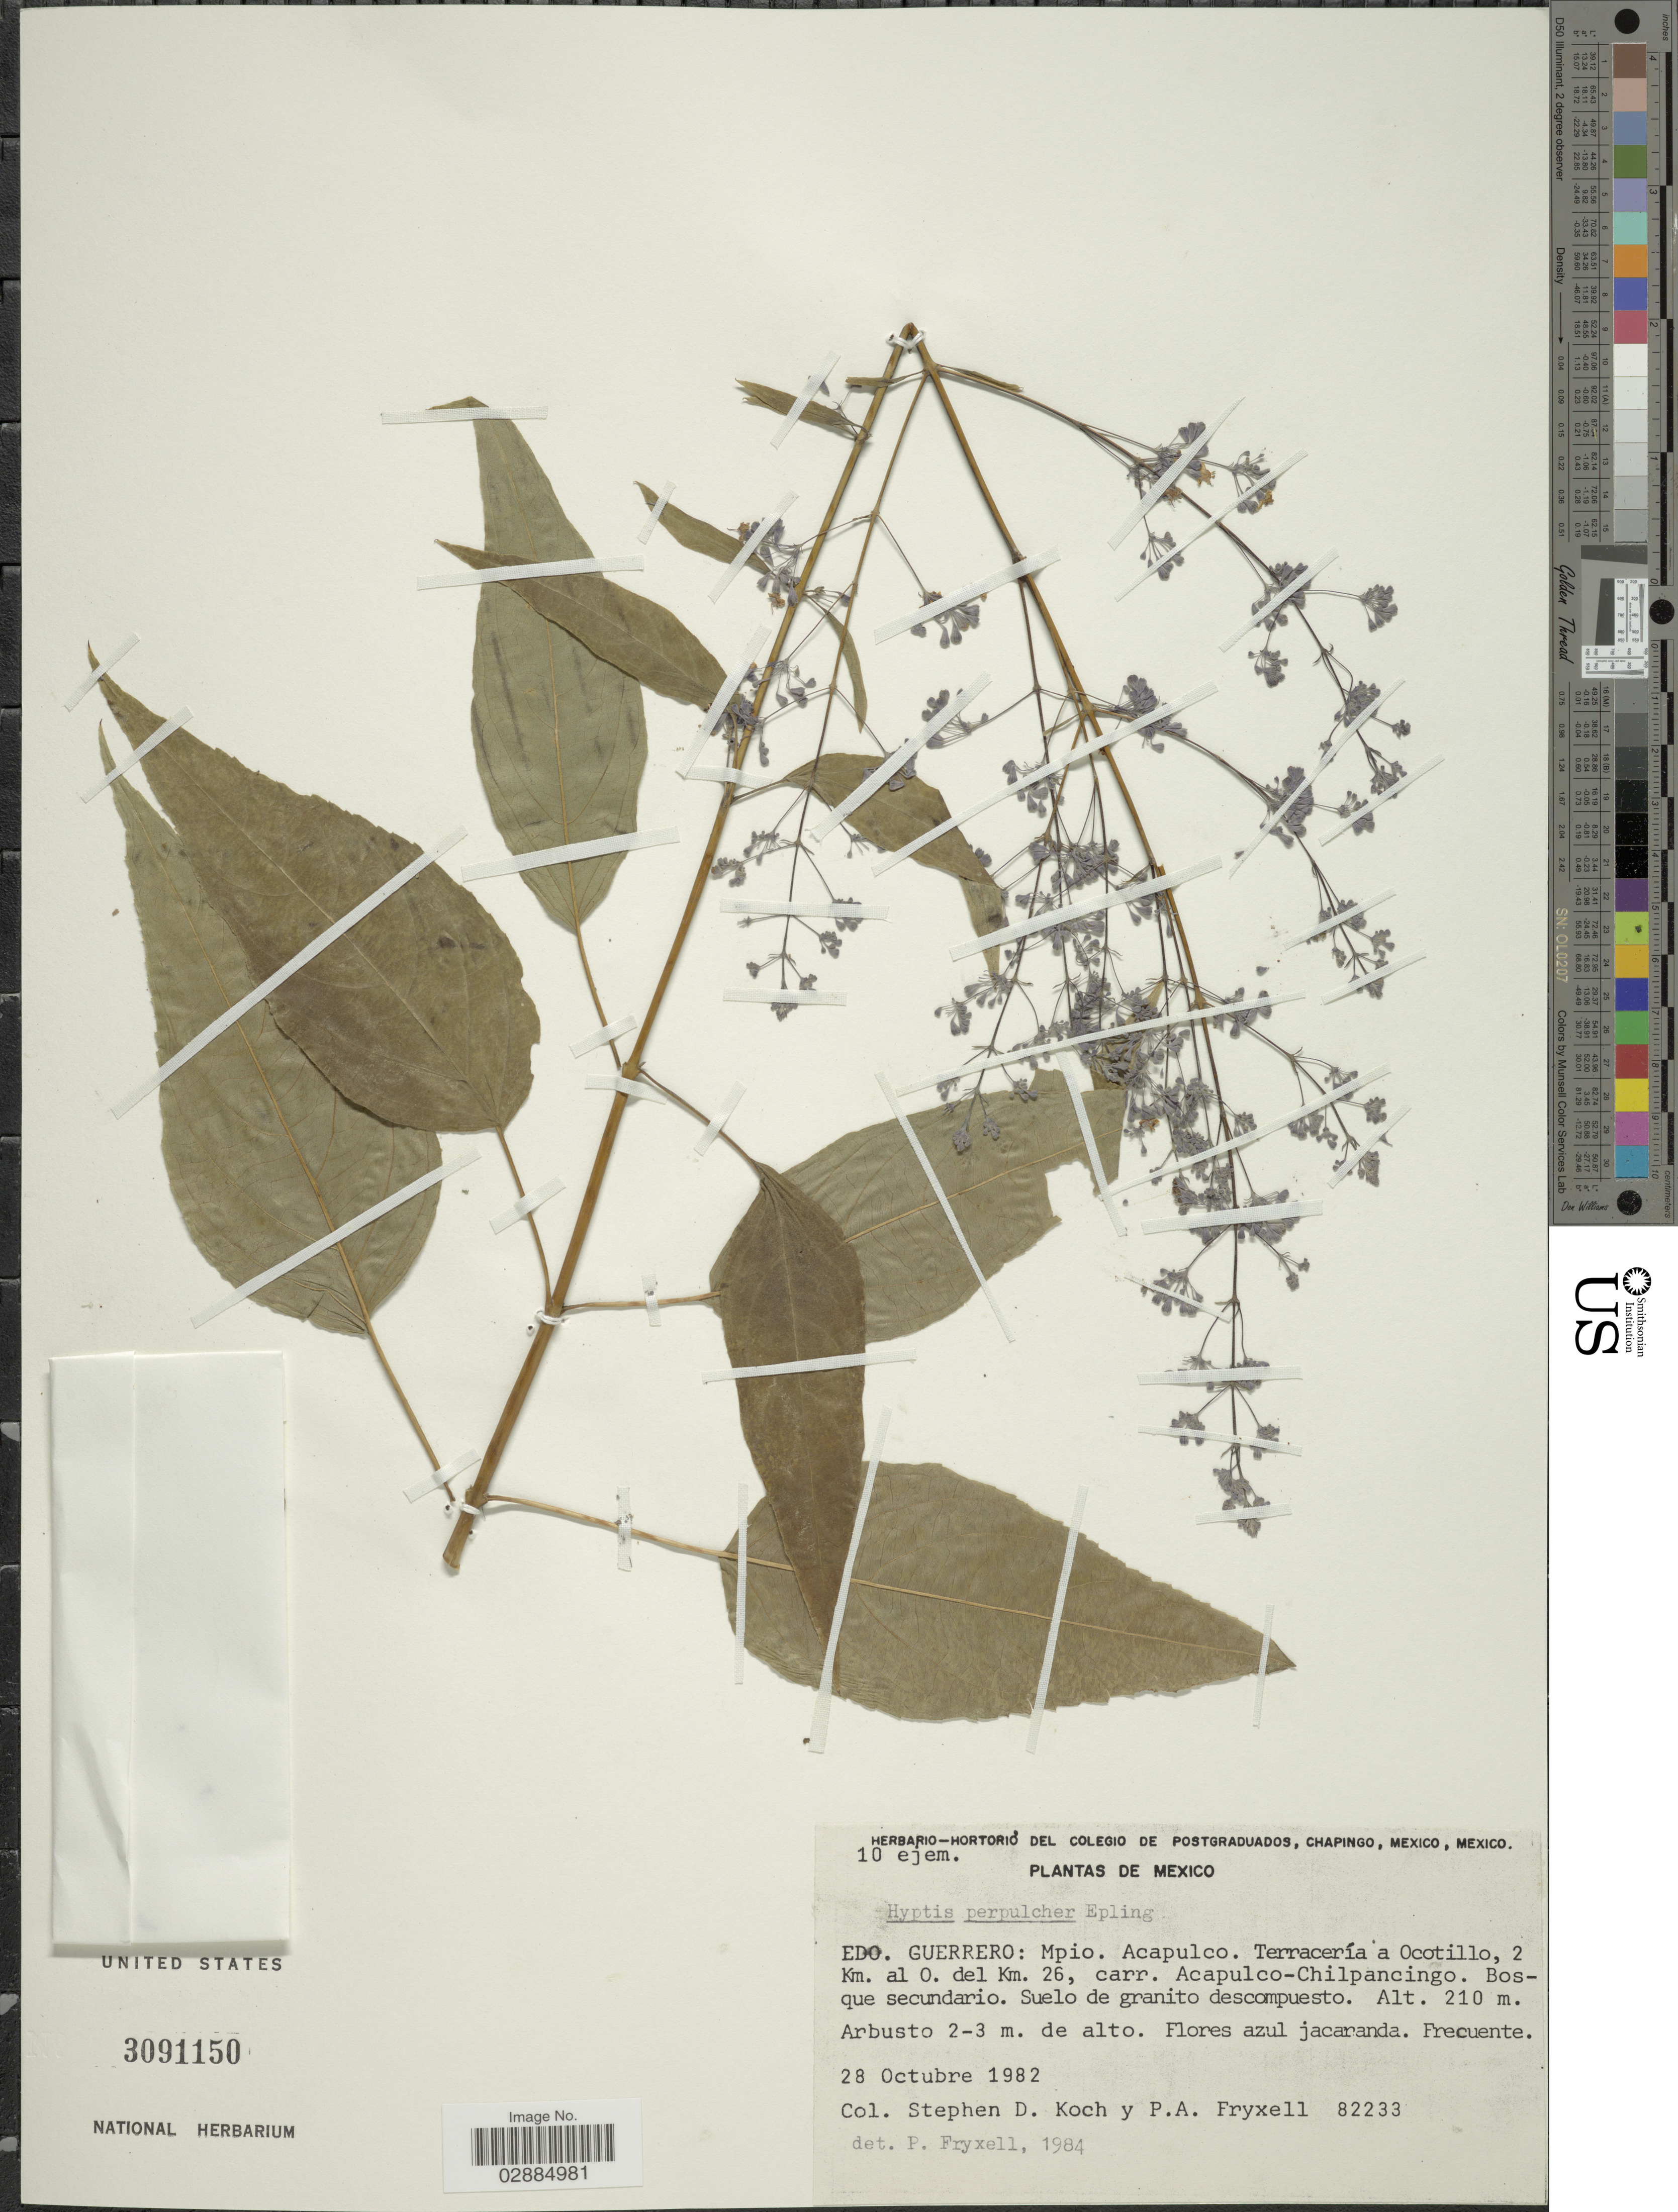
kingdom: Plantae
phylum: Tracheophyta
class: Magnoliopsida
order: Lamiales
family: Lamiaceae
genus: Hyptis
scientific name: Hyptis perpulchra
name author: Epling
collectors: S. D. Koch & P. A. Fryxell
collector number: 82233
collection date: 1982-10-28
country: Mexico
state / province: Guerrero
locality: Edo. Guerrero: Mpio. Acapulco, Terracería a Ocotillo, 2 Km. al O. del Km. 26, carr. Acapulco-Chilpancingo.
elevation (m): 210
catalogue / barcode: US 3091150